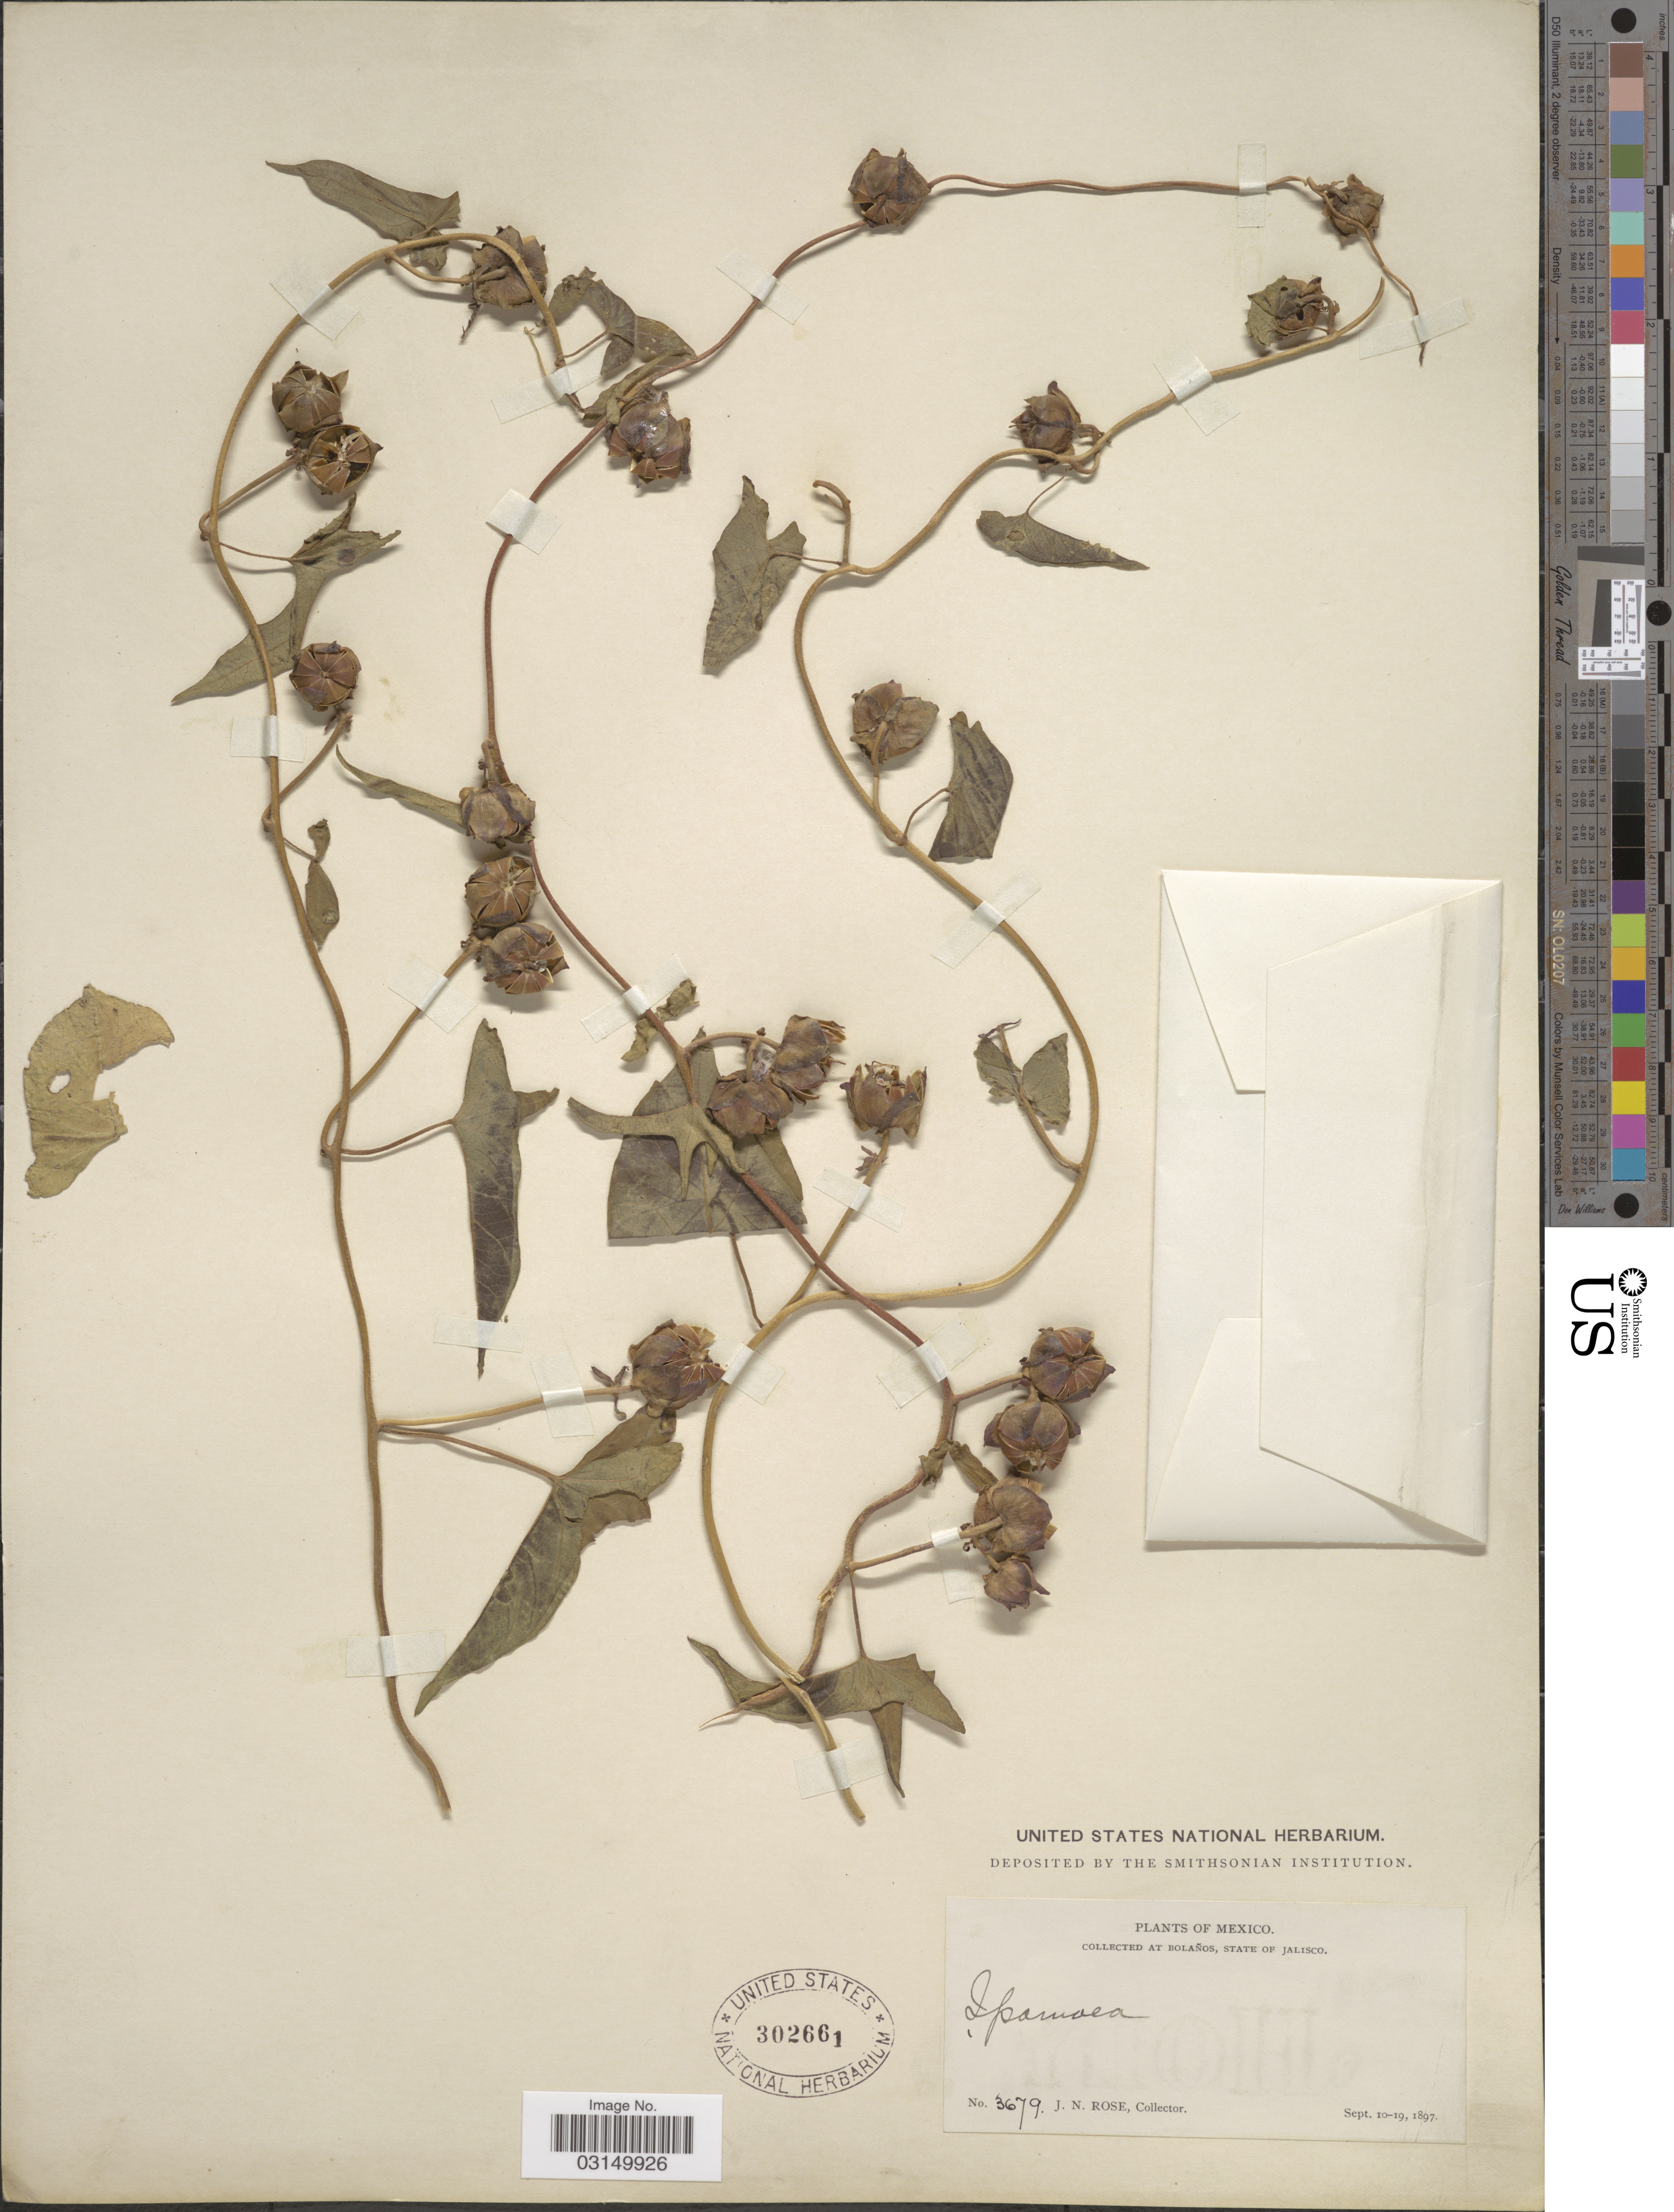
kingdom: Plantae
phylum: Tracheophyta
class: Magnoliopsida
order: Solanales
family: Convolvulaceae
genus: Ipomoea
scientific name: Ipomoea delphinifolia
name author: M. Martens & Galeotti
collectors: J. N. Rose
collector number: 3679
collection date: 1897-09-10/1897-09-19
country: Mexico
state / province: Jalisco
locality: Bolaños.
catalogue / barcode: US 302661